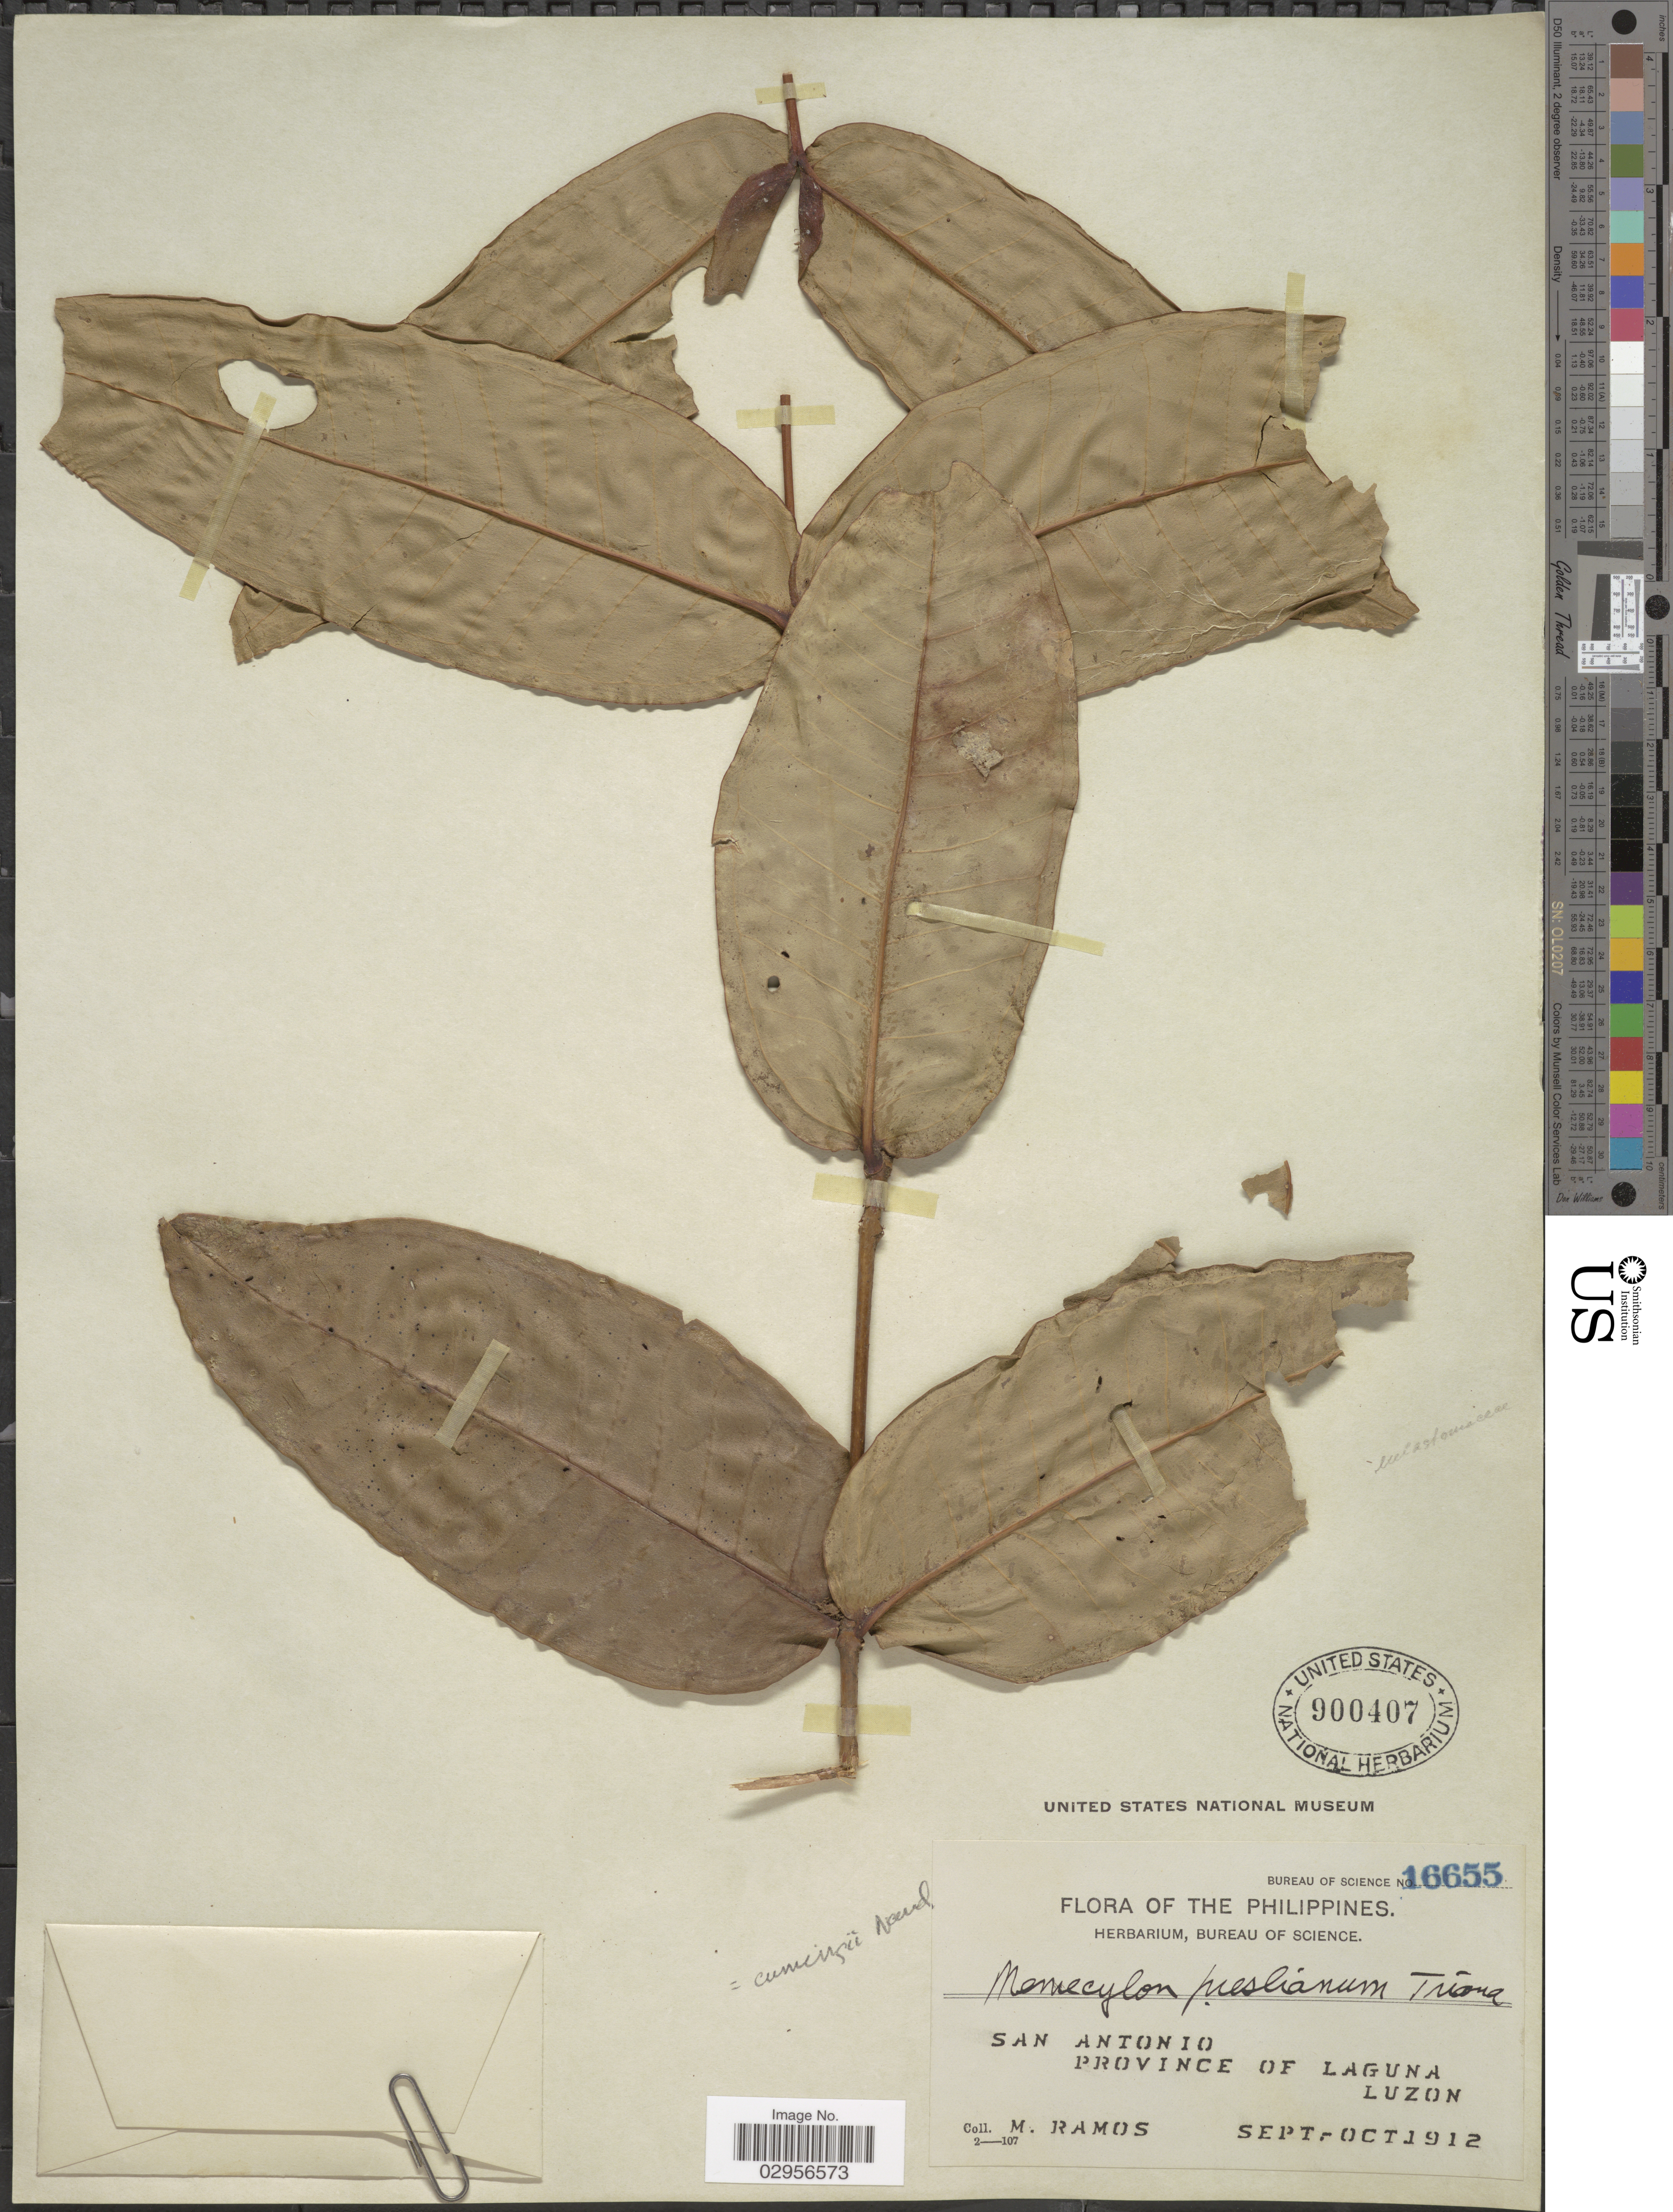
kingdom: Plantae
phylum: Tracheophyta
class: Magnoliopsida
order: Myrtales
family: Melastomataceae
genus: Memecylon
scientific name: Memecylon cumingii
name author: Naudin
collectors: M. Ramos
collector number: Bureau of Science 16655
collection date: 1912-09/1912-10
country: Philippines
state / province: Calabarzon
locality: San Antonio, Province of Laguna, Luzon.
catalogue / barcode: US 900407